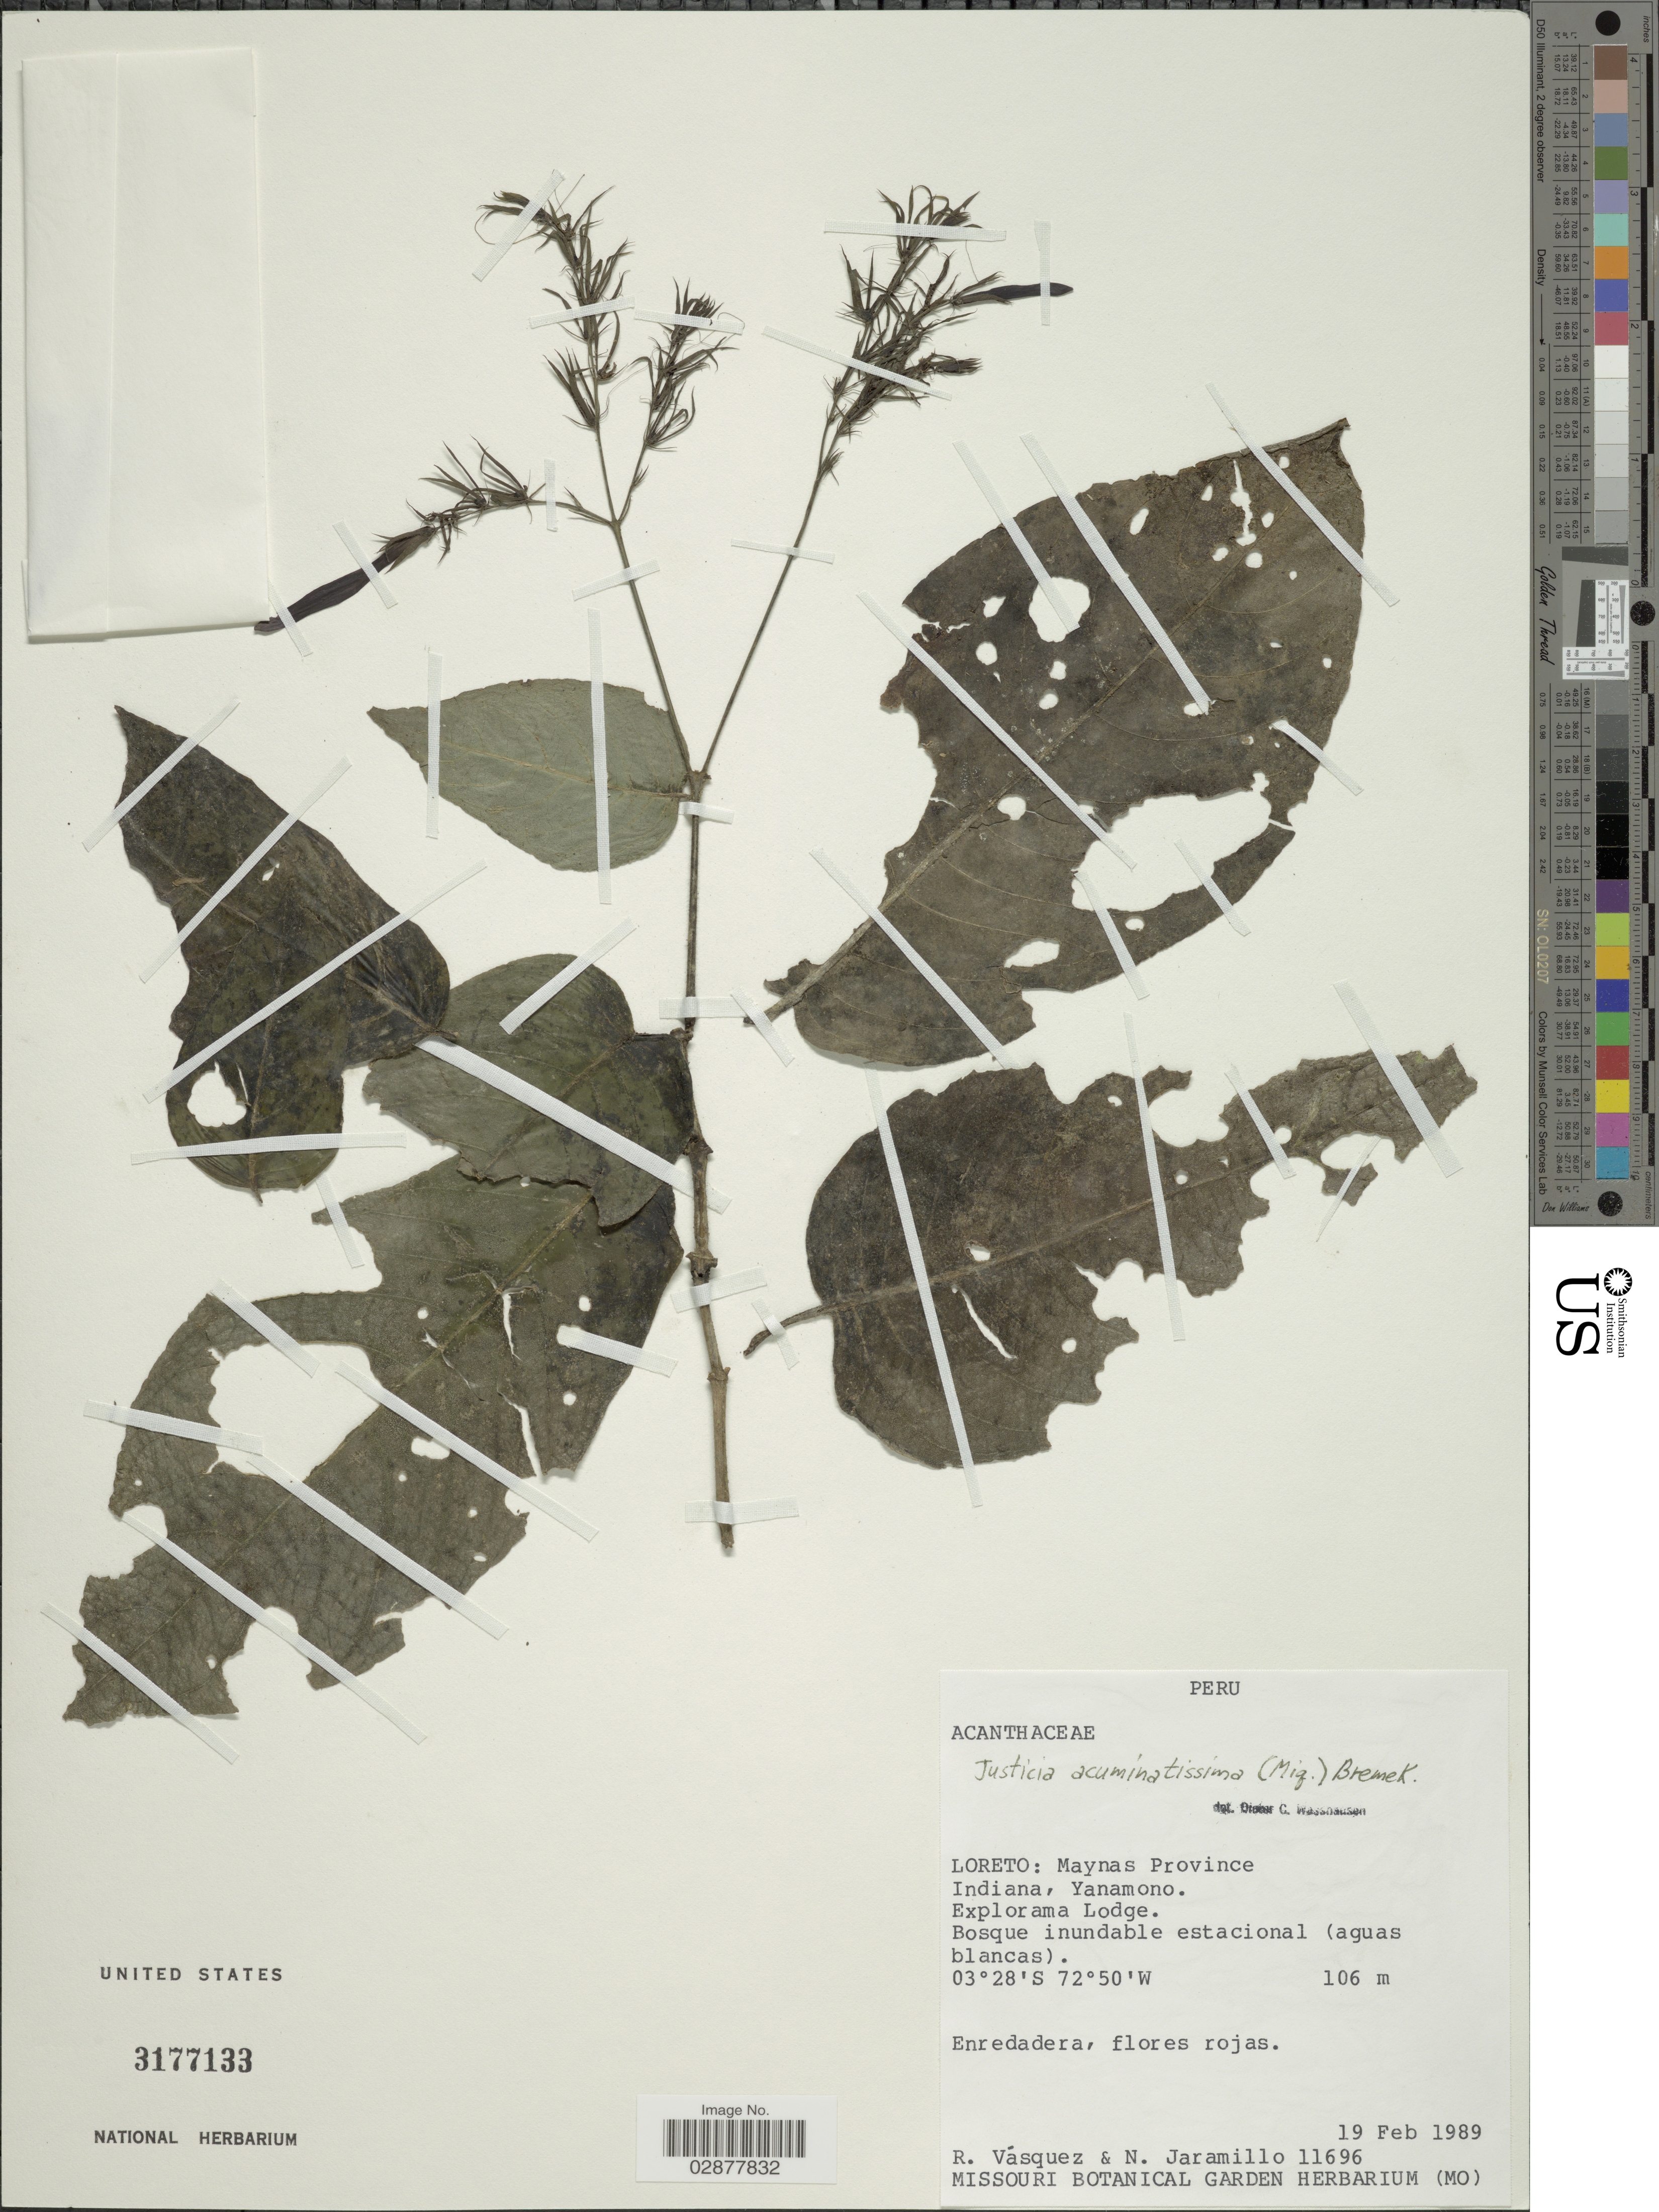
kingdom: Plantae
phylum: Tracheophyta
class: Magnoliopsida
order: Lamiales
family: Acanthaceae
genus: Justicia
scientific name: Justicia calycina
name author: (Nees) V.A.W. Graham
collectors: R. Vásquez & N. Jaramillo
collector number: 11696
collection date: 1989-02-19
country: Peru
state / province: Loreto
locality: Maynas Province. Indiana, Yanamono. Explorama Lodge.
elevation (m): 106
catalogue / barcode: US 3177133